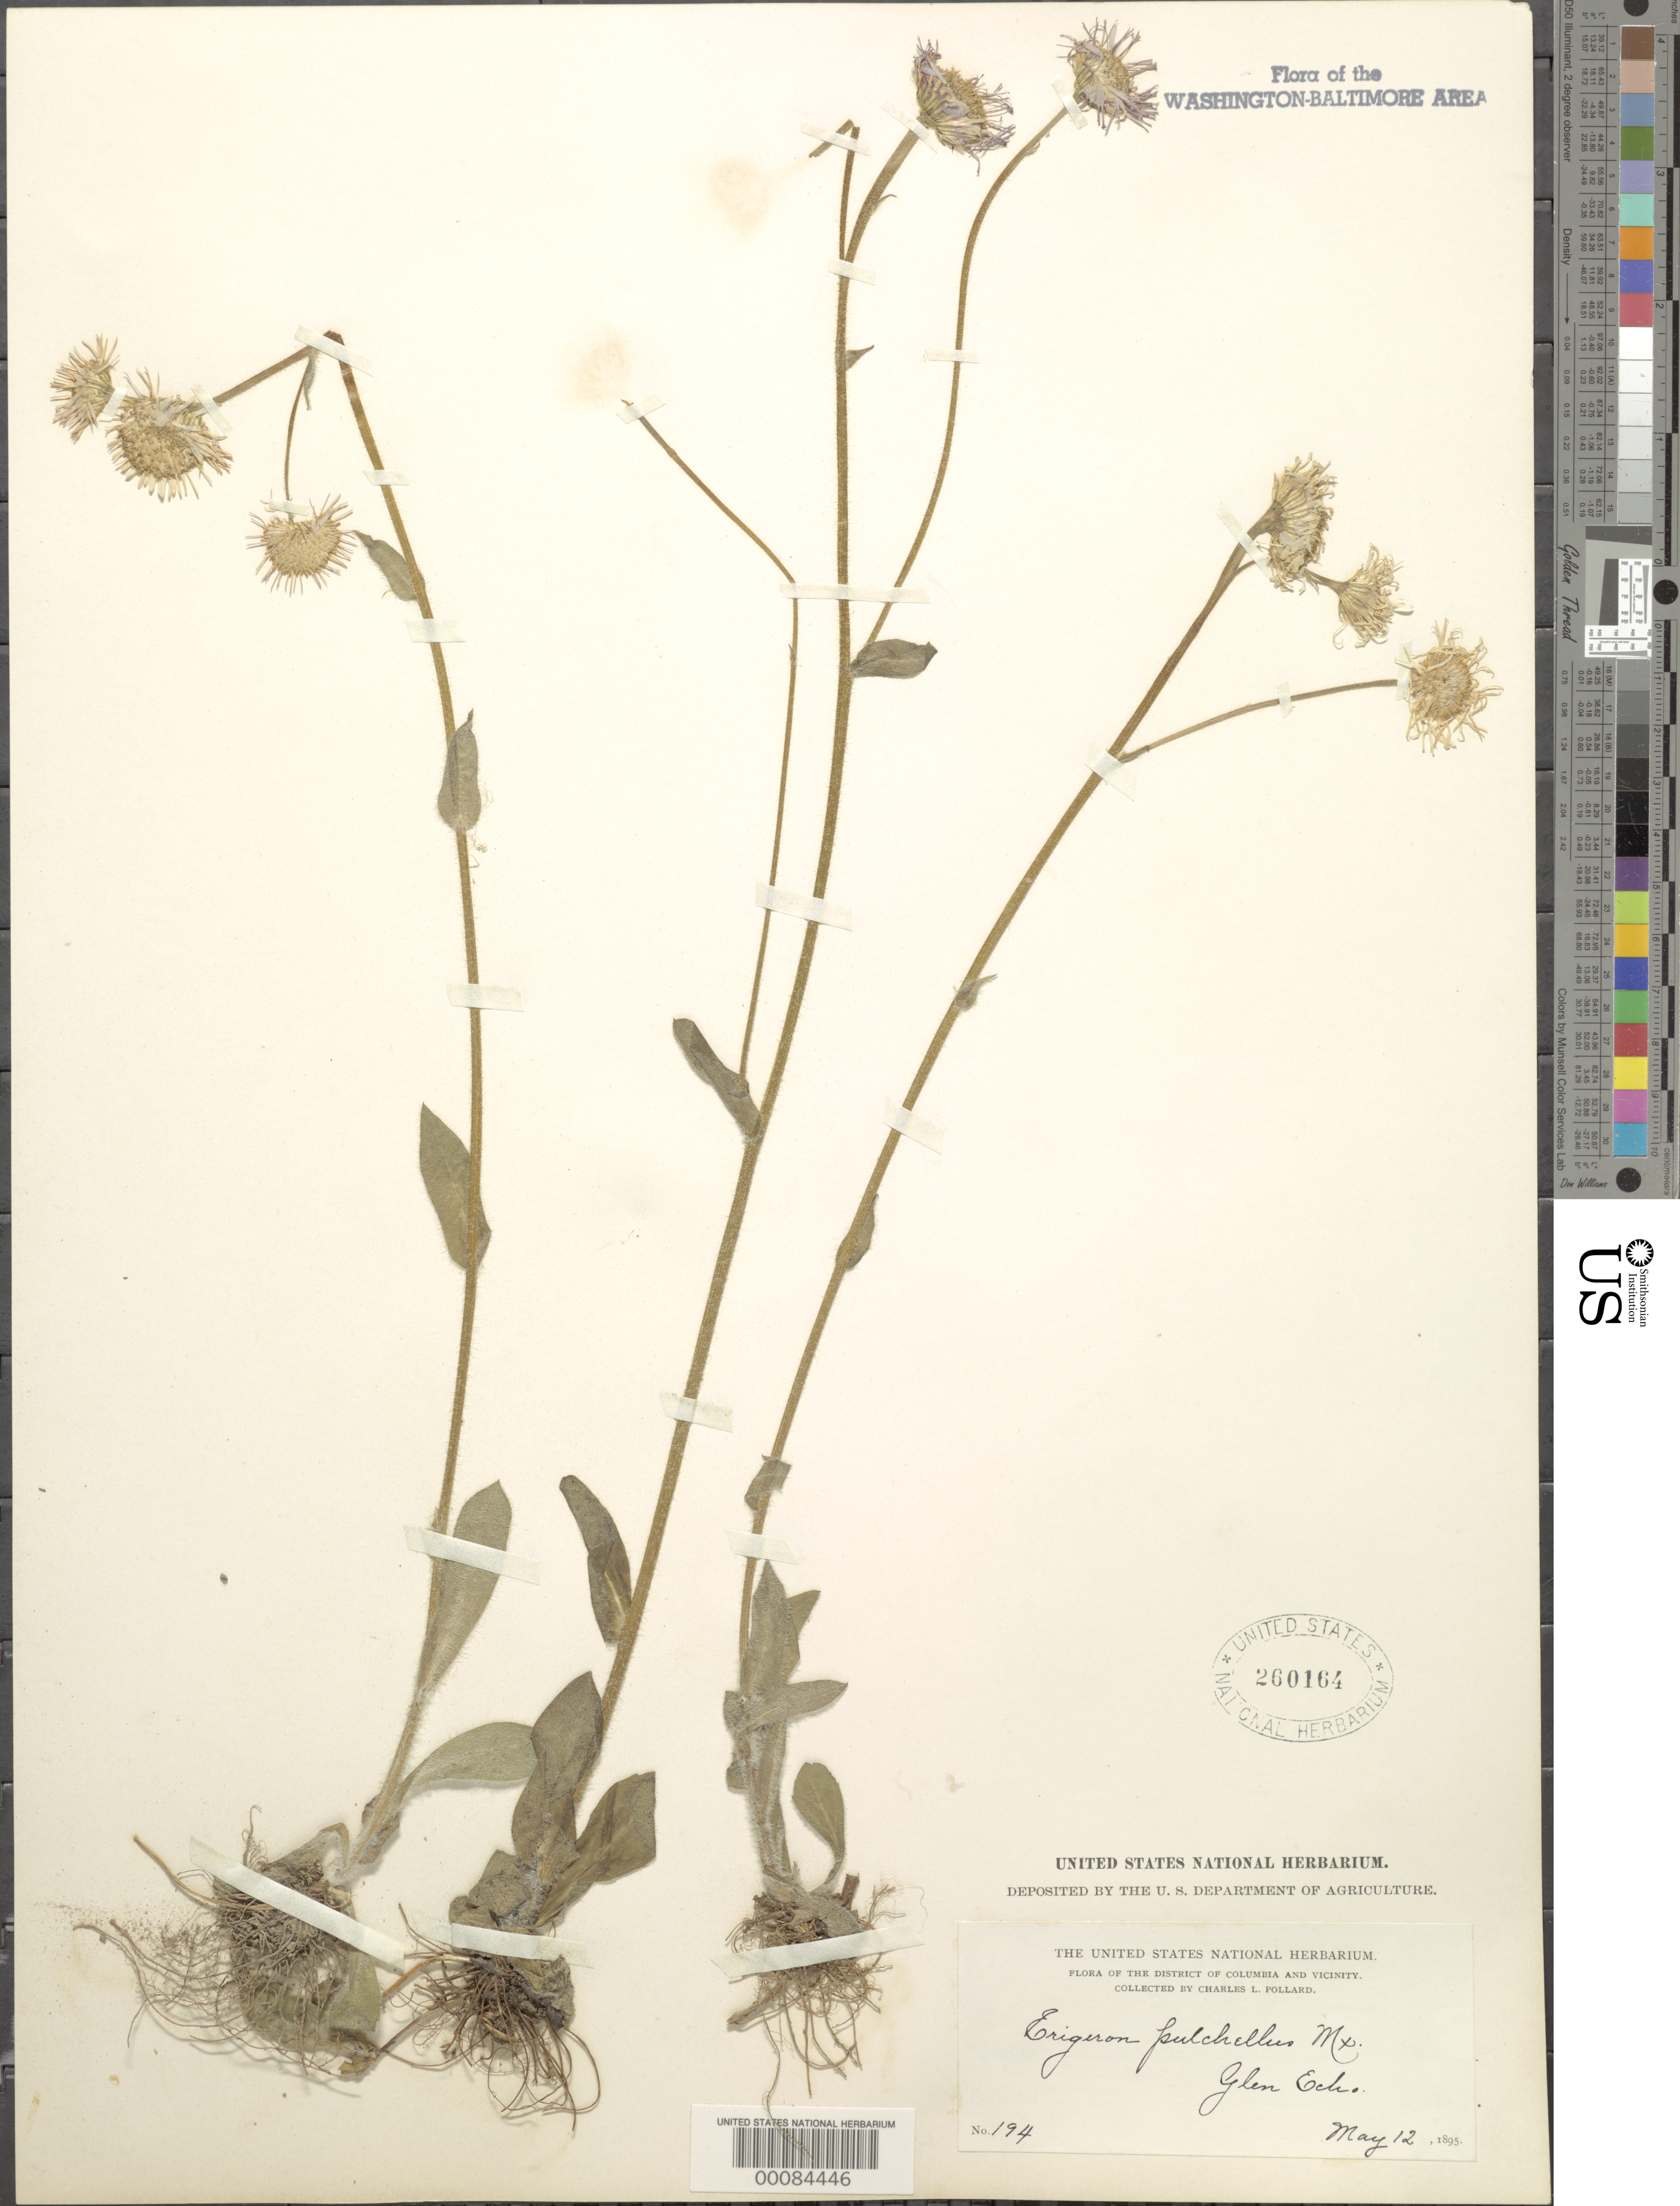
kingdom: Plantae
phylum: Tracheophyta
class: Magnoliopsida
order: Asterales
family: Asteraceae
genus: Erigeron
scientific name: Erigeron pulchellus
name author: Michx.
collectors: C. L. Pollard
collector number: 194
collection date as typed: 12 May 1895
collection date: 1895-05-12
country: United States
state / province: Maryland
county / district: Montgomery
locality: Glen Echo C. & O. Canal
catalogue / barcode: US 260164